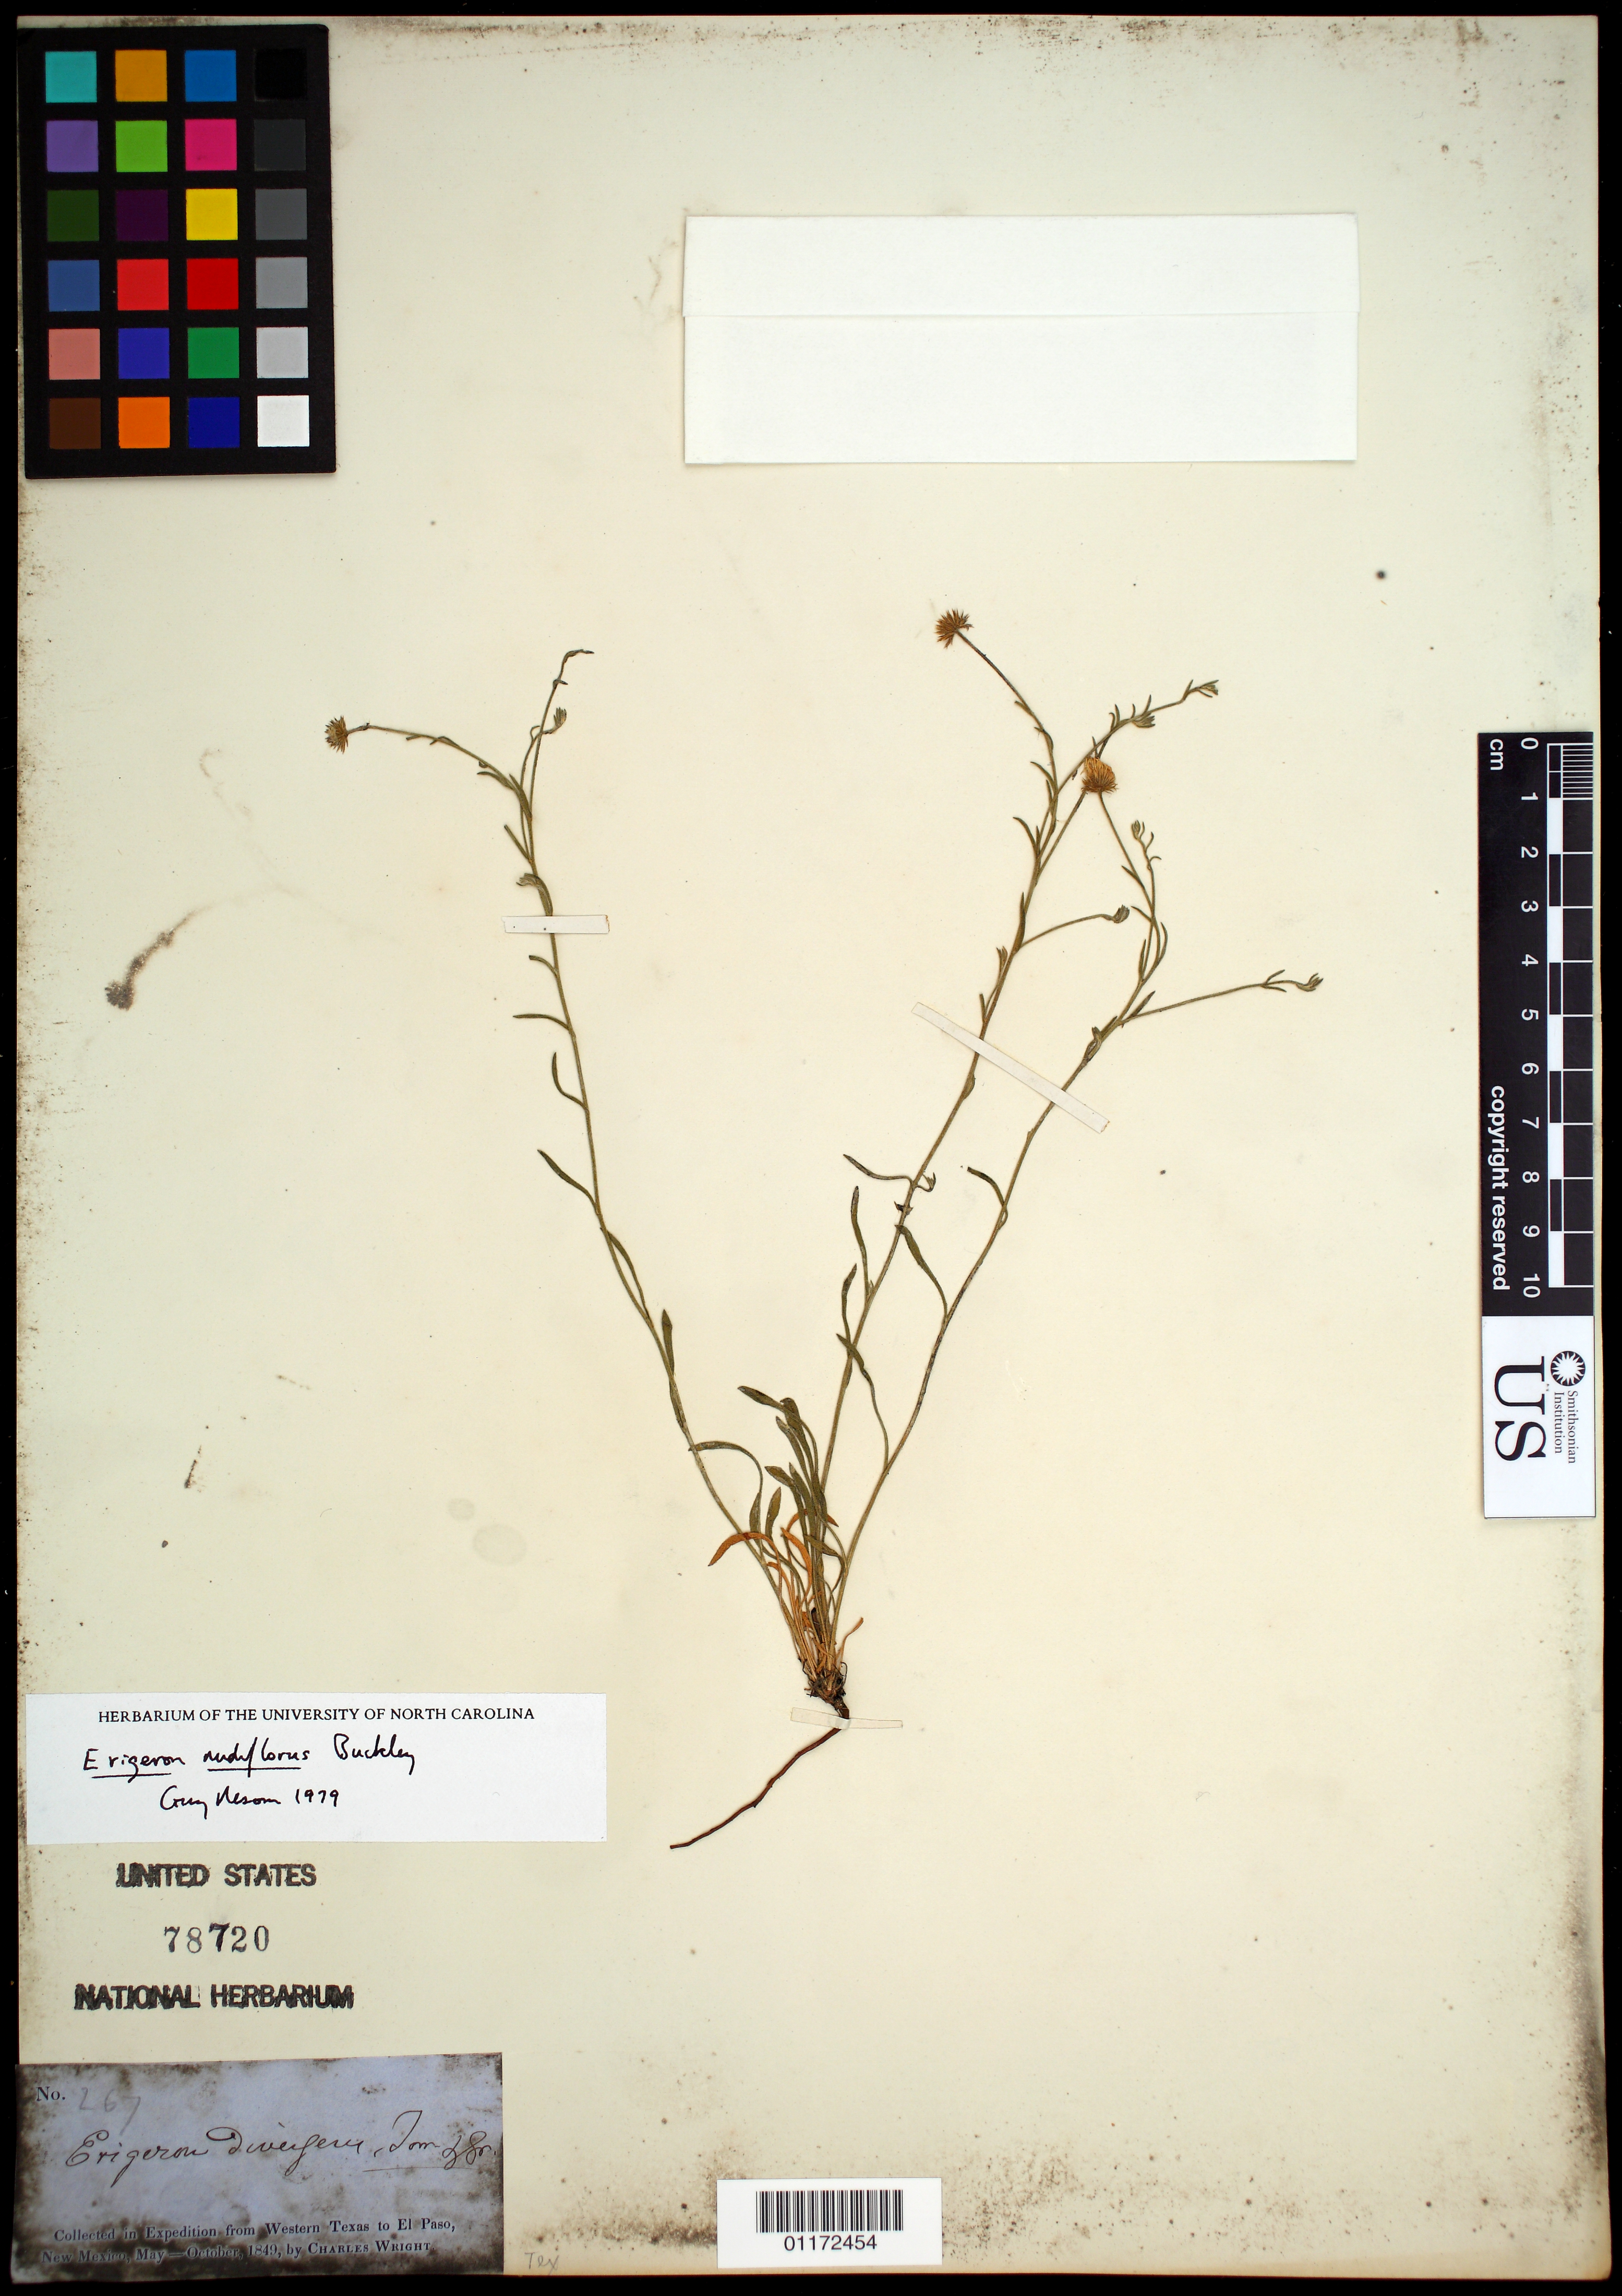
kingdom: Plantae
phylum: Tracheophyta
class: Magnoliopsida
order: Asterales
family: Asteraceae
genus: Erigeron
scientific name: Erigeron nudiflorus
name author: Buckley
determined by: Nesom, Guy L.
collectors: C. Wright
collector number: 267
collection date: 1849-05/1849-10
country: United States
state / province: New Mexico / Texas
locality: from Western Texas to El Paso, New Mexico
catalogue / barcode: US 78720